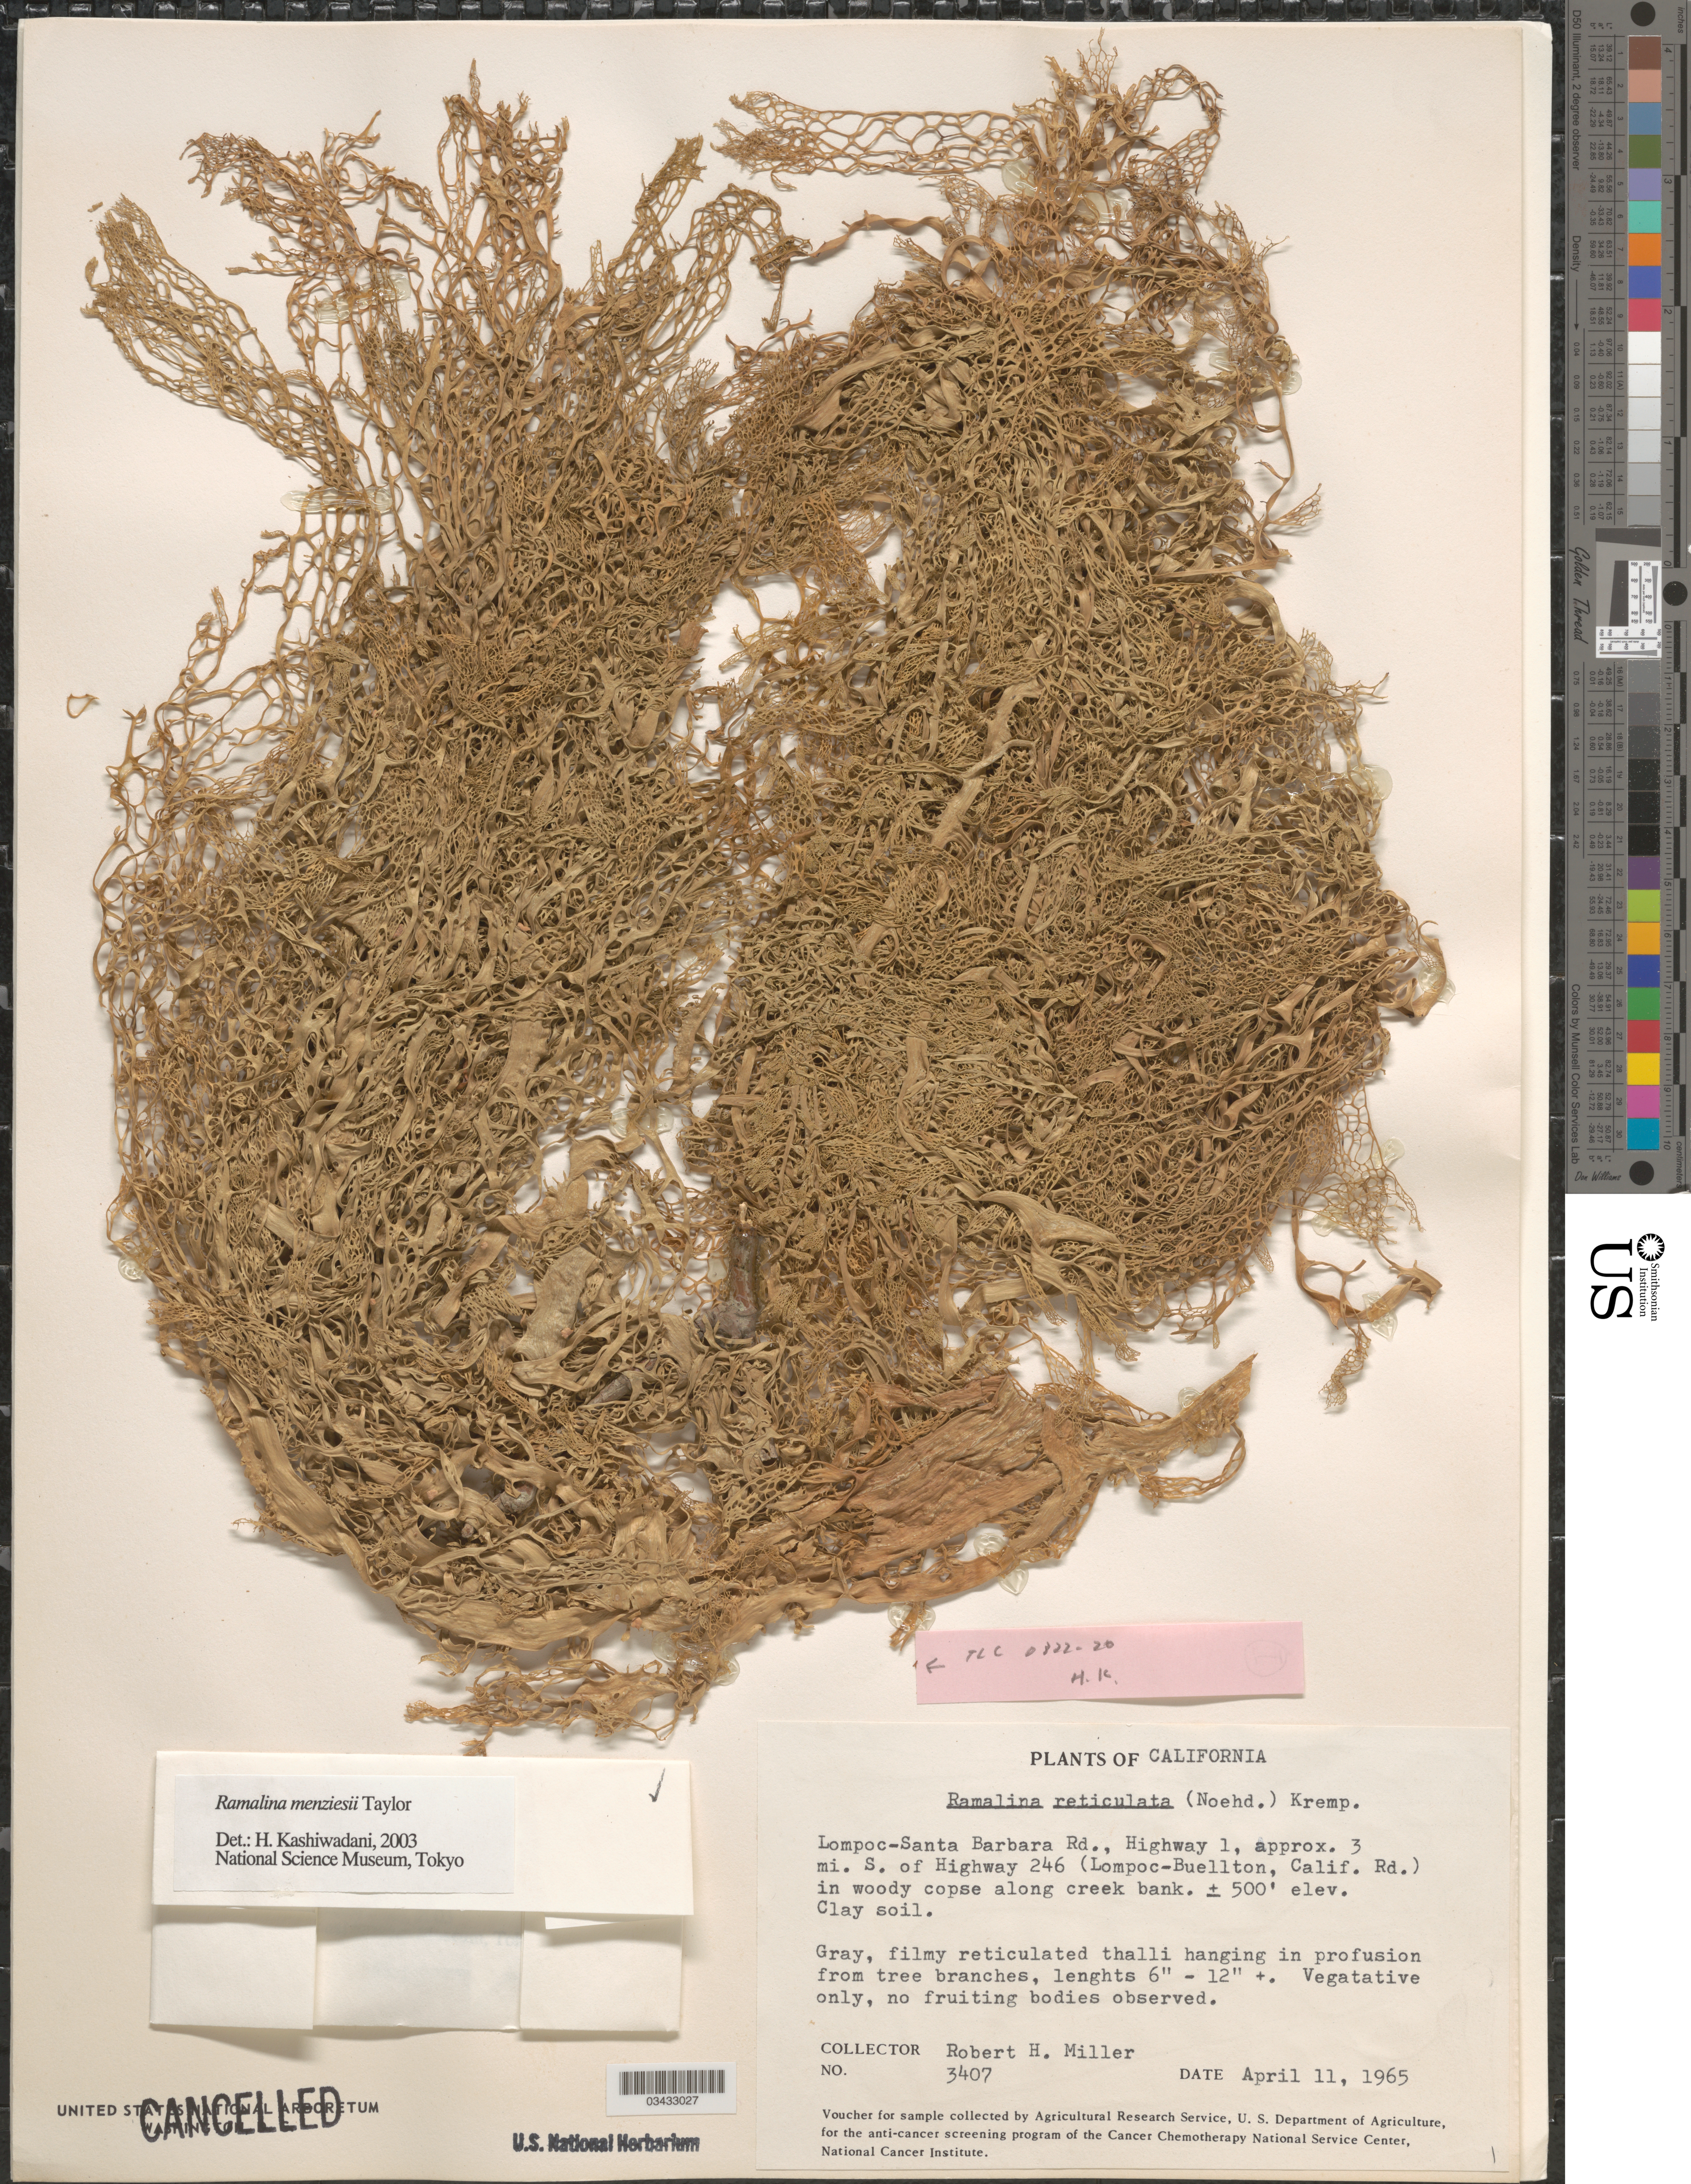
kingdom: Fungi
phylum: Ascomycota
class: Lecanoromycetes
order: Lecanorales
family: Ramalinaceae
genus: Ramalina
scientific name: Ramalina menziesii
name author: T. Taylor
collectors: R. H. Miller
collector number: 3407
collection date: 1965-04-11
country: United States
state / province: California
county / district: Santa Barbara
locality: Lompoc-Santa Barbara Rd., Hwy 1, approx. 3 mi. S of Hwy 246 (Lompoc-buellton, Calif. Rd.)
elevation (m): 152